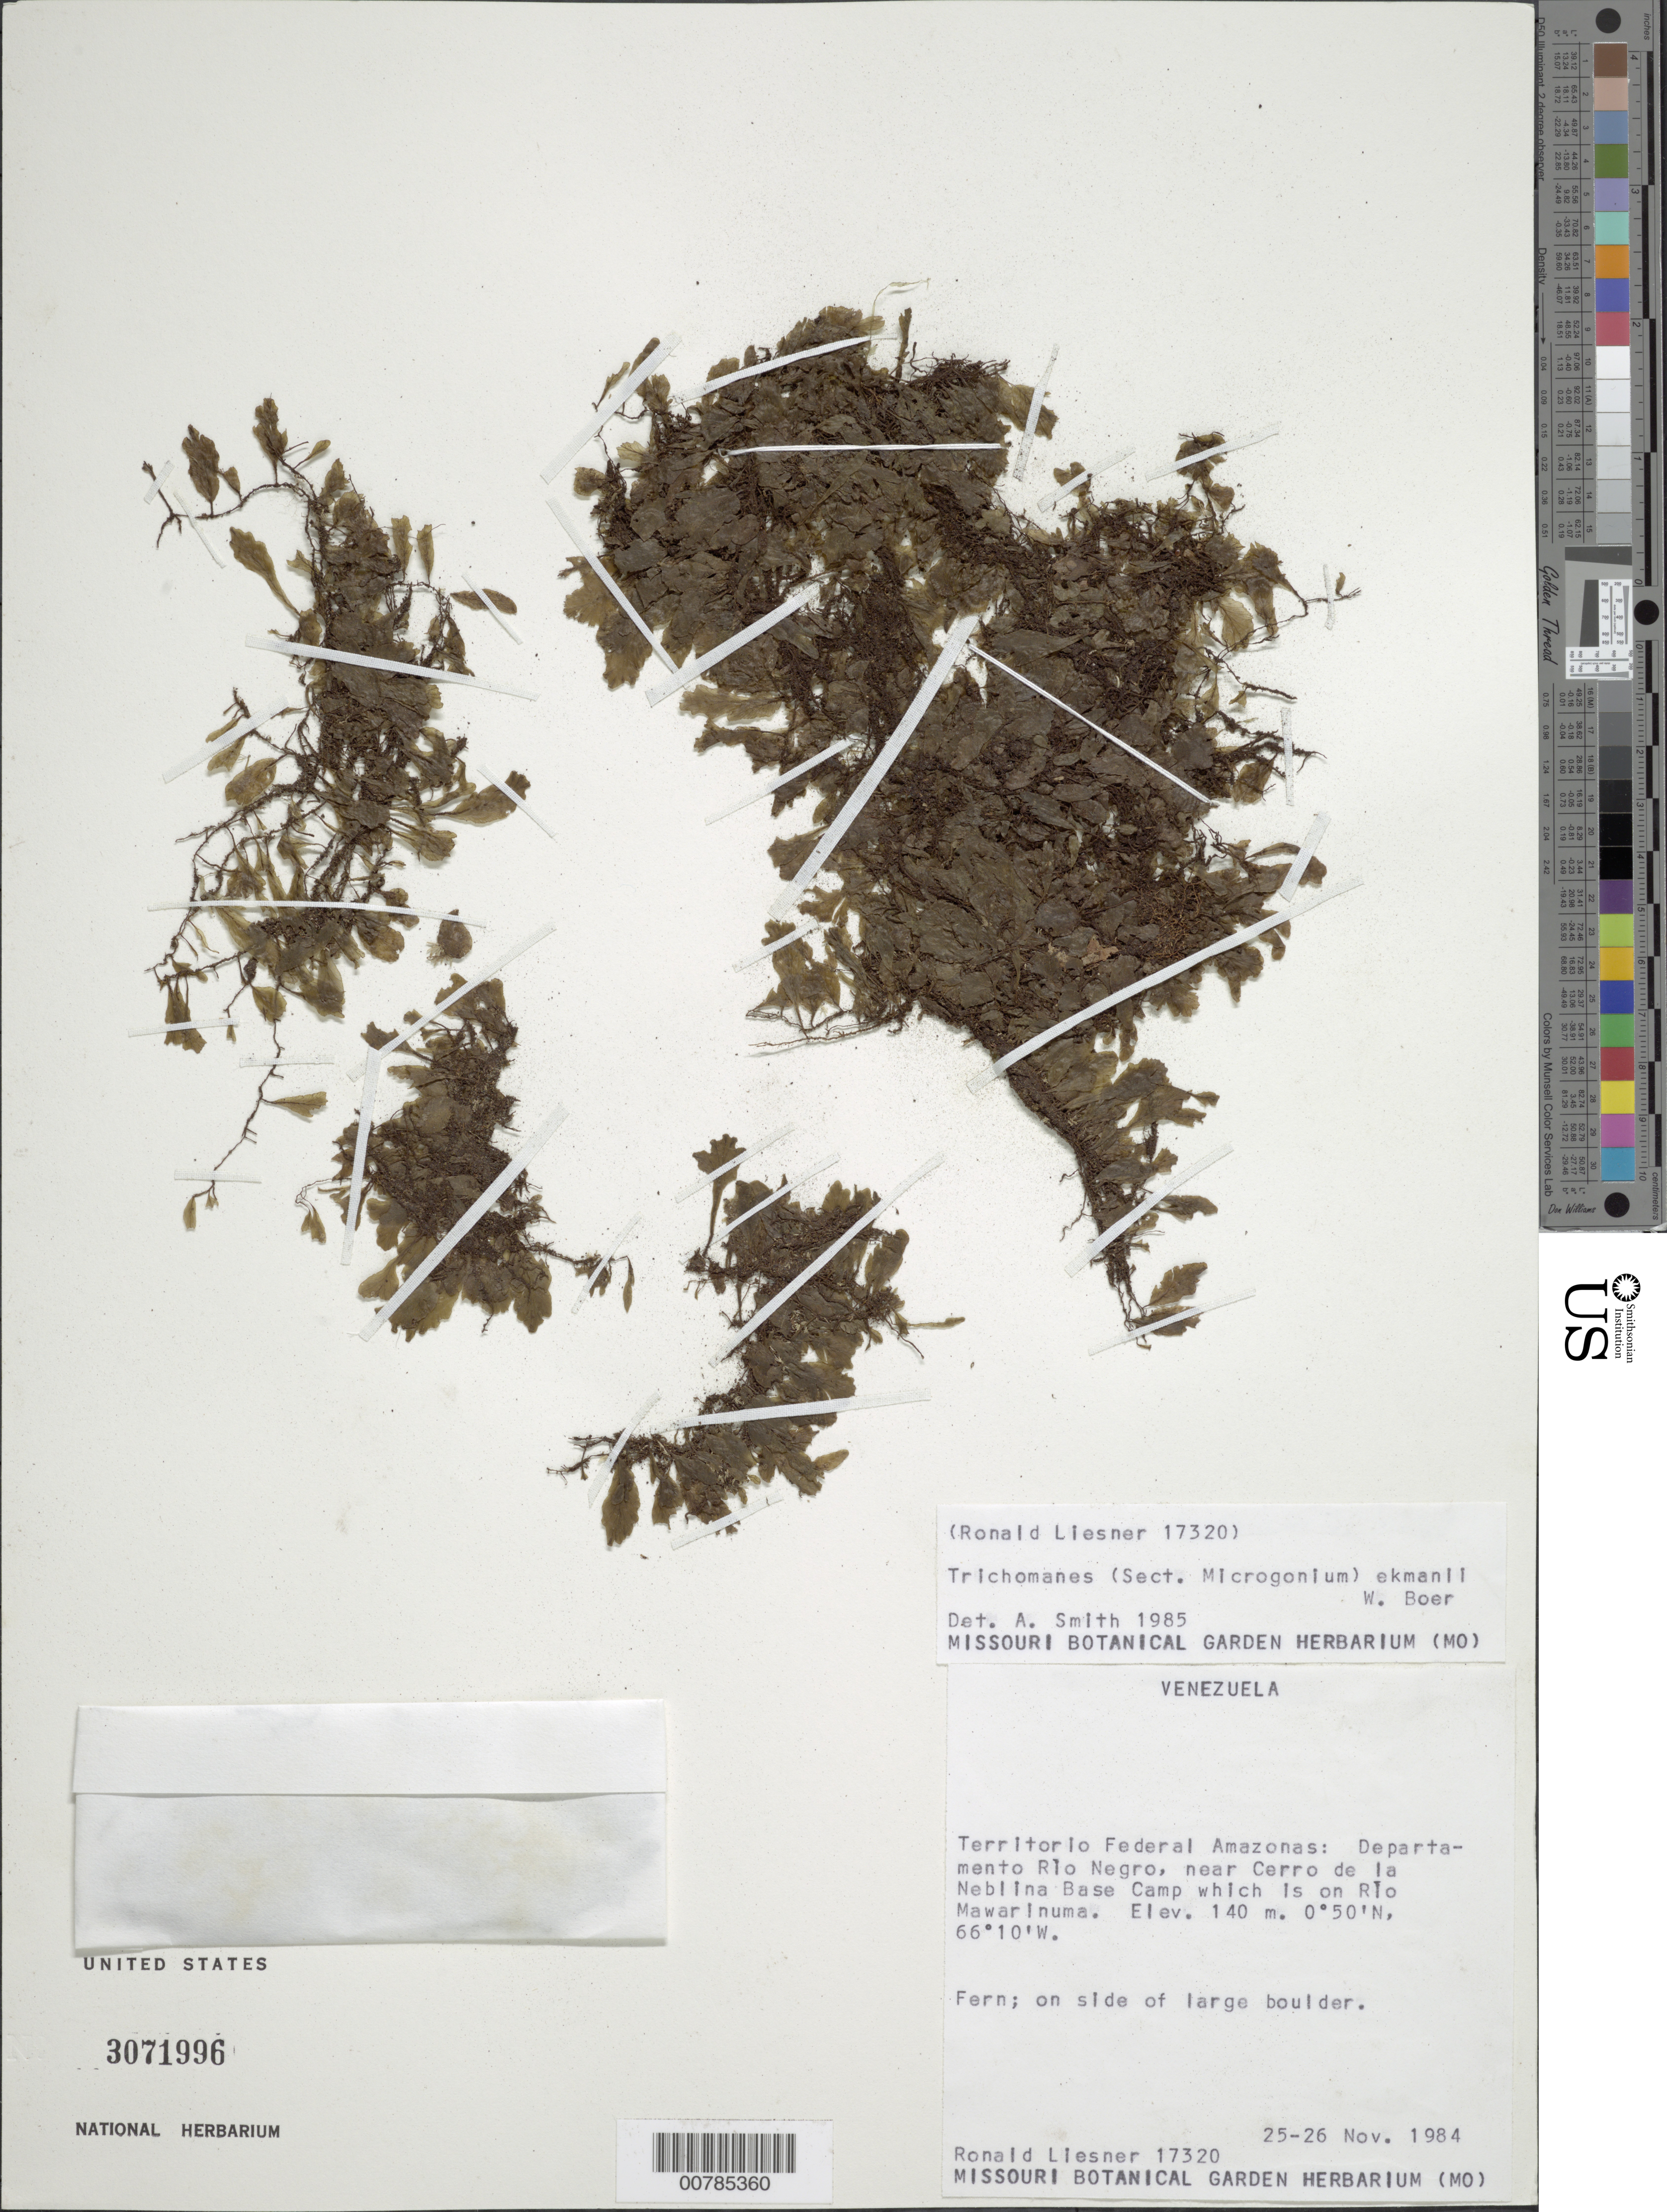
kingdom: Plantae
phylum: Tracheophyta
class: Polypodiopsida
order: Hymenophyllales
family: Hymenophyllaceae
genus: Didymoglossum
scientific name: Didymoglossum ekmanii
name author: (Wess. Boer) Ebihara & Dubuisson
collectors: R. L. Liesner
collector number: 17320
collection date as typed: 25-Nov-84 to 26-Nov-84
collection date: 1984-11-25/1984-11-26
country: Venezuela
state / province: Amazonas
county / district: Río Negro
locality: Cerro de La Neblina Base Camp, close to, on Río Mawarinuma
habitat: On side of large boulder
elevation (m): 140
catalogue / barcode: US 3071996